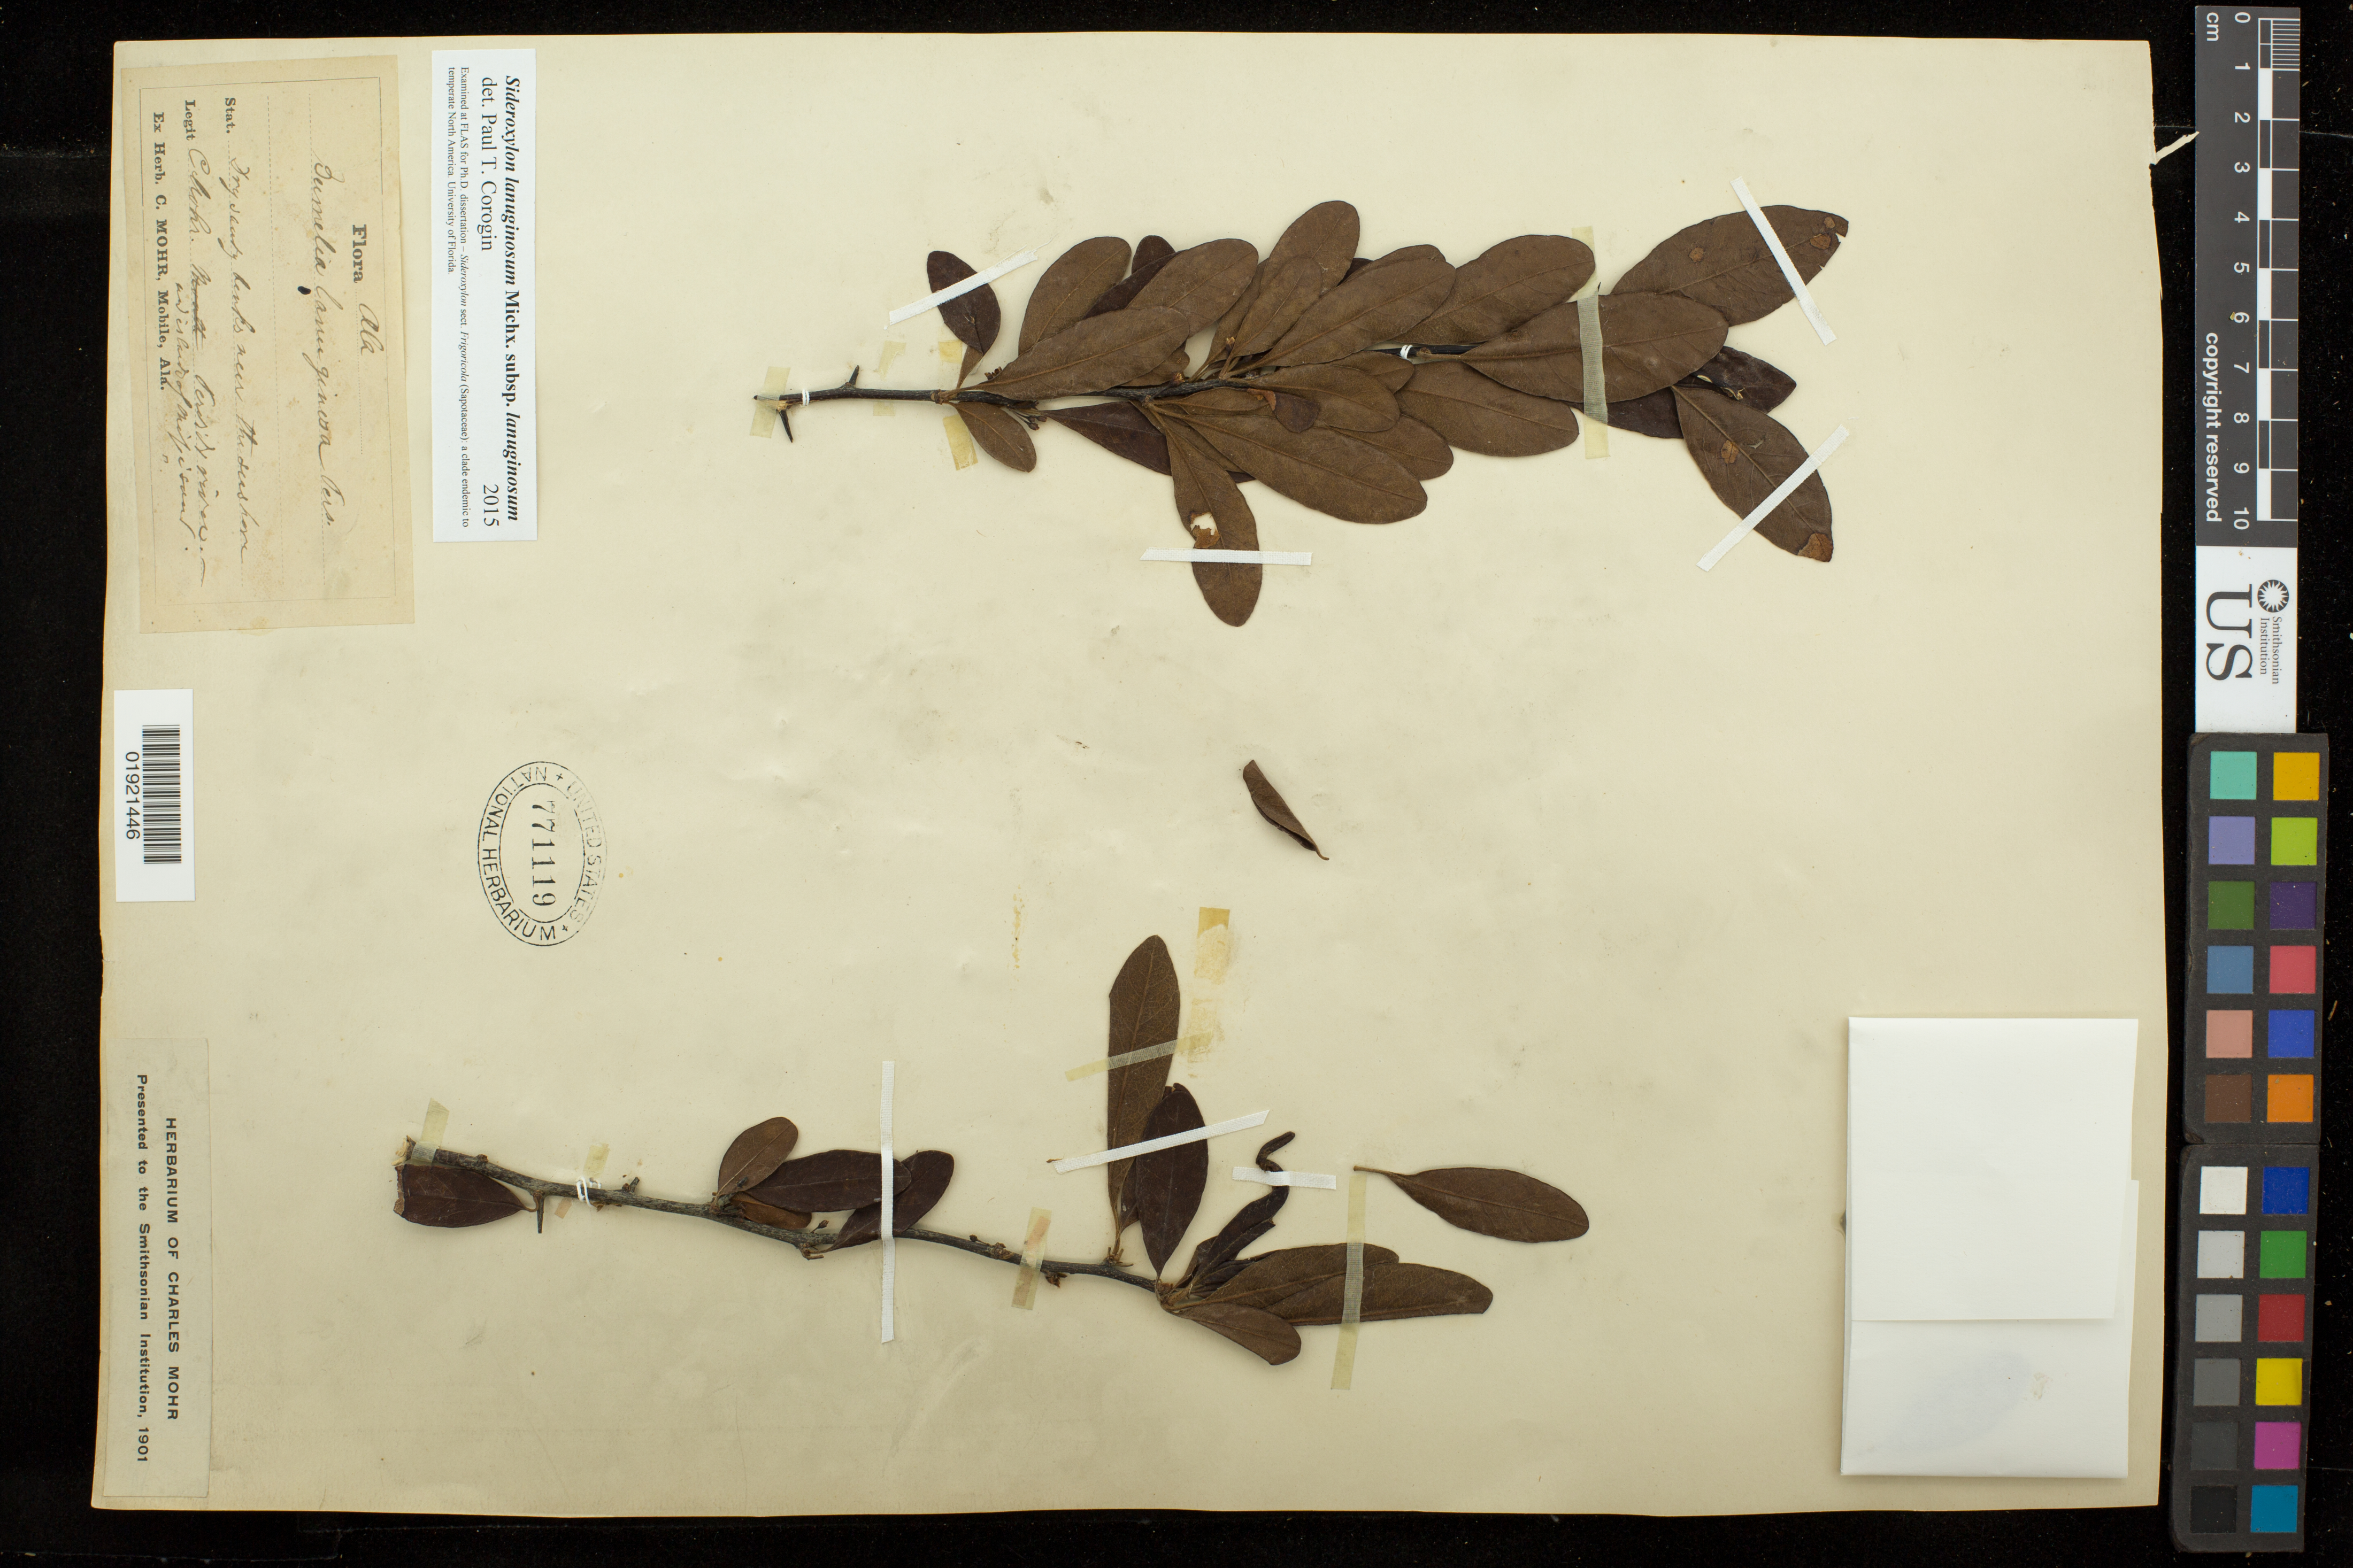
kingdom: Plantae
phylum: Tracheophyta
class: Magnoliopsida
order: Ericales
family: Sapotaceae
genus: Sideroxylon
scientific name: Sideroxylon lanuginosum subsp. lanuginosum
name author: Michx.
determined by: Corogin, P. T.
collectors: Ridell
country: United States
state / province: Alabama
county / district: Mobile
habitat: Dry sandy banks, near the seashore. Perdido River.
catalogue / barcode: US 771119